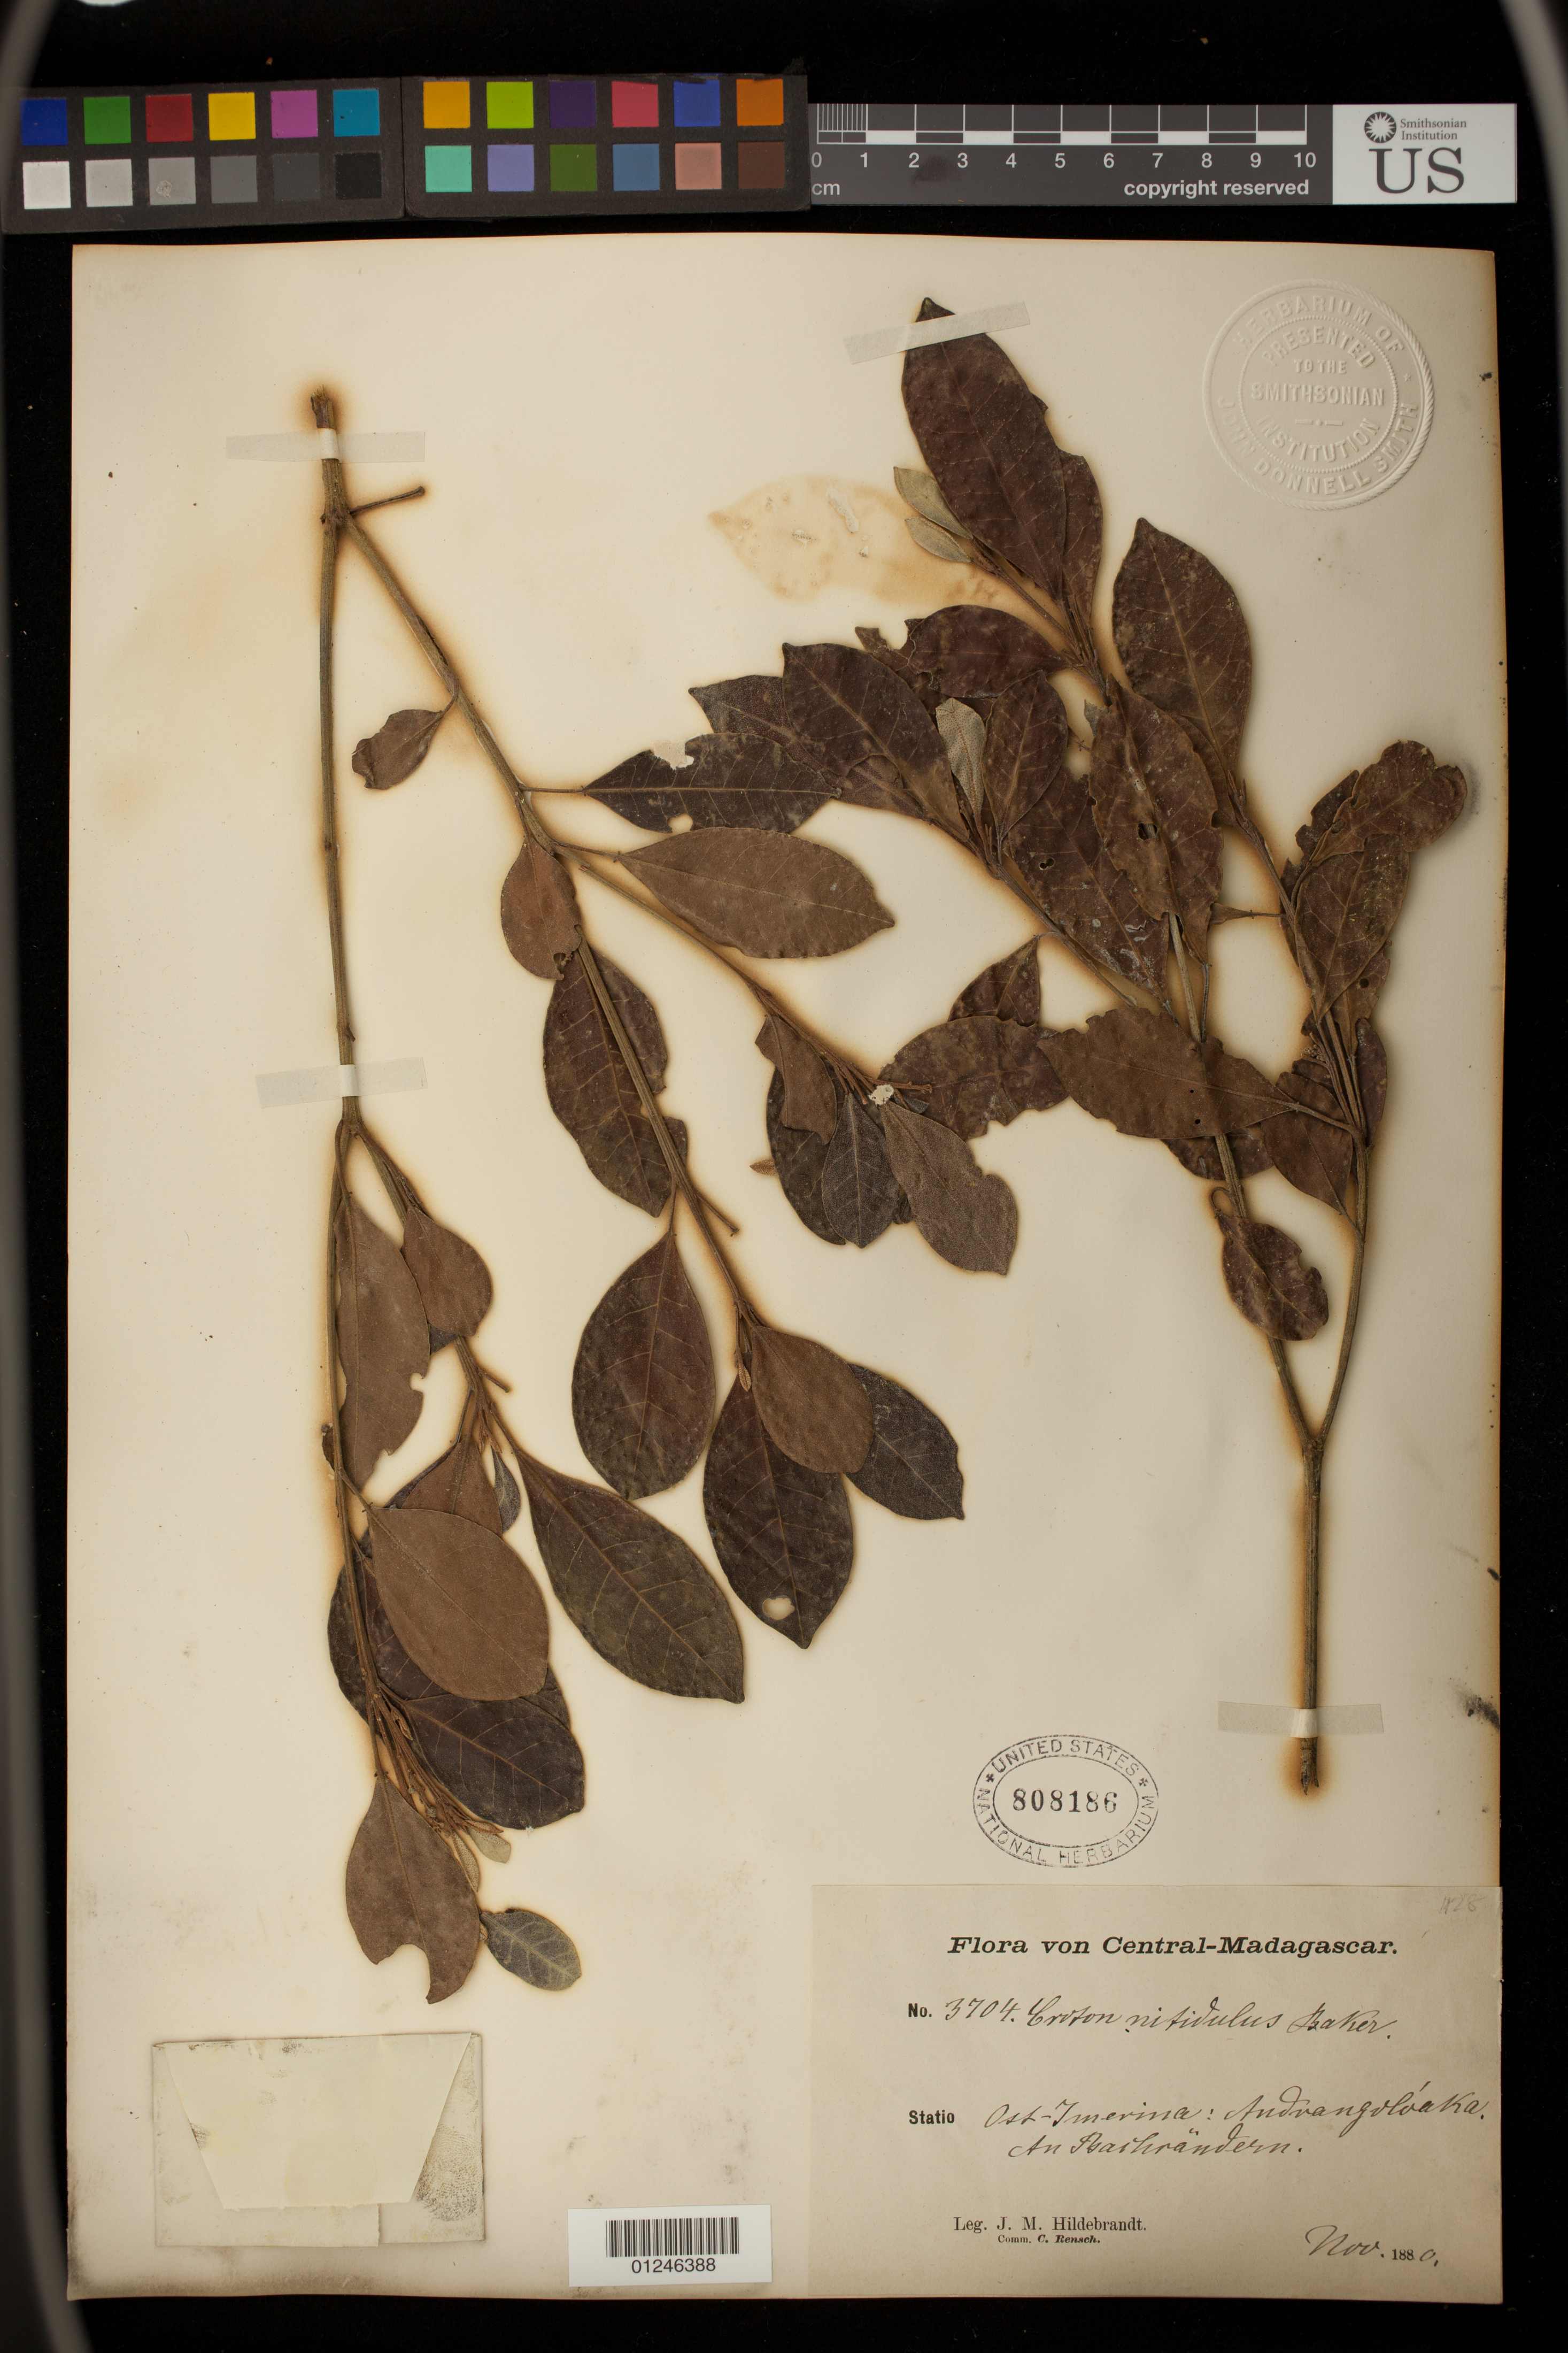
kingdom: Plantae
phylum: Tracheophyta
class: Magnoliopsida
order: Malpighiales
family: Euphorbiaceae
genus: Croton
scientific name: Croton nitidulus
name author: Baker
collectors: J. Hildebrandt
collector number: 3704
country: Madagascar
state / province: Atsimo-Andrefana (?)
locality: Ost - Imerina: Andvangvloaka. An Barhrandern.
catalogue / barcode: US 808186